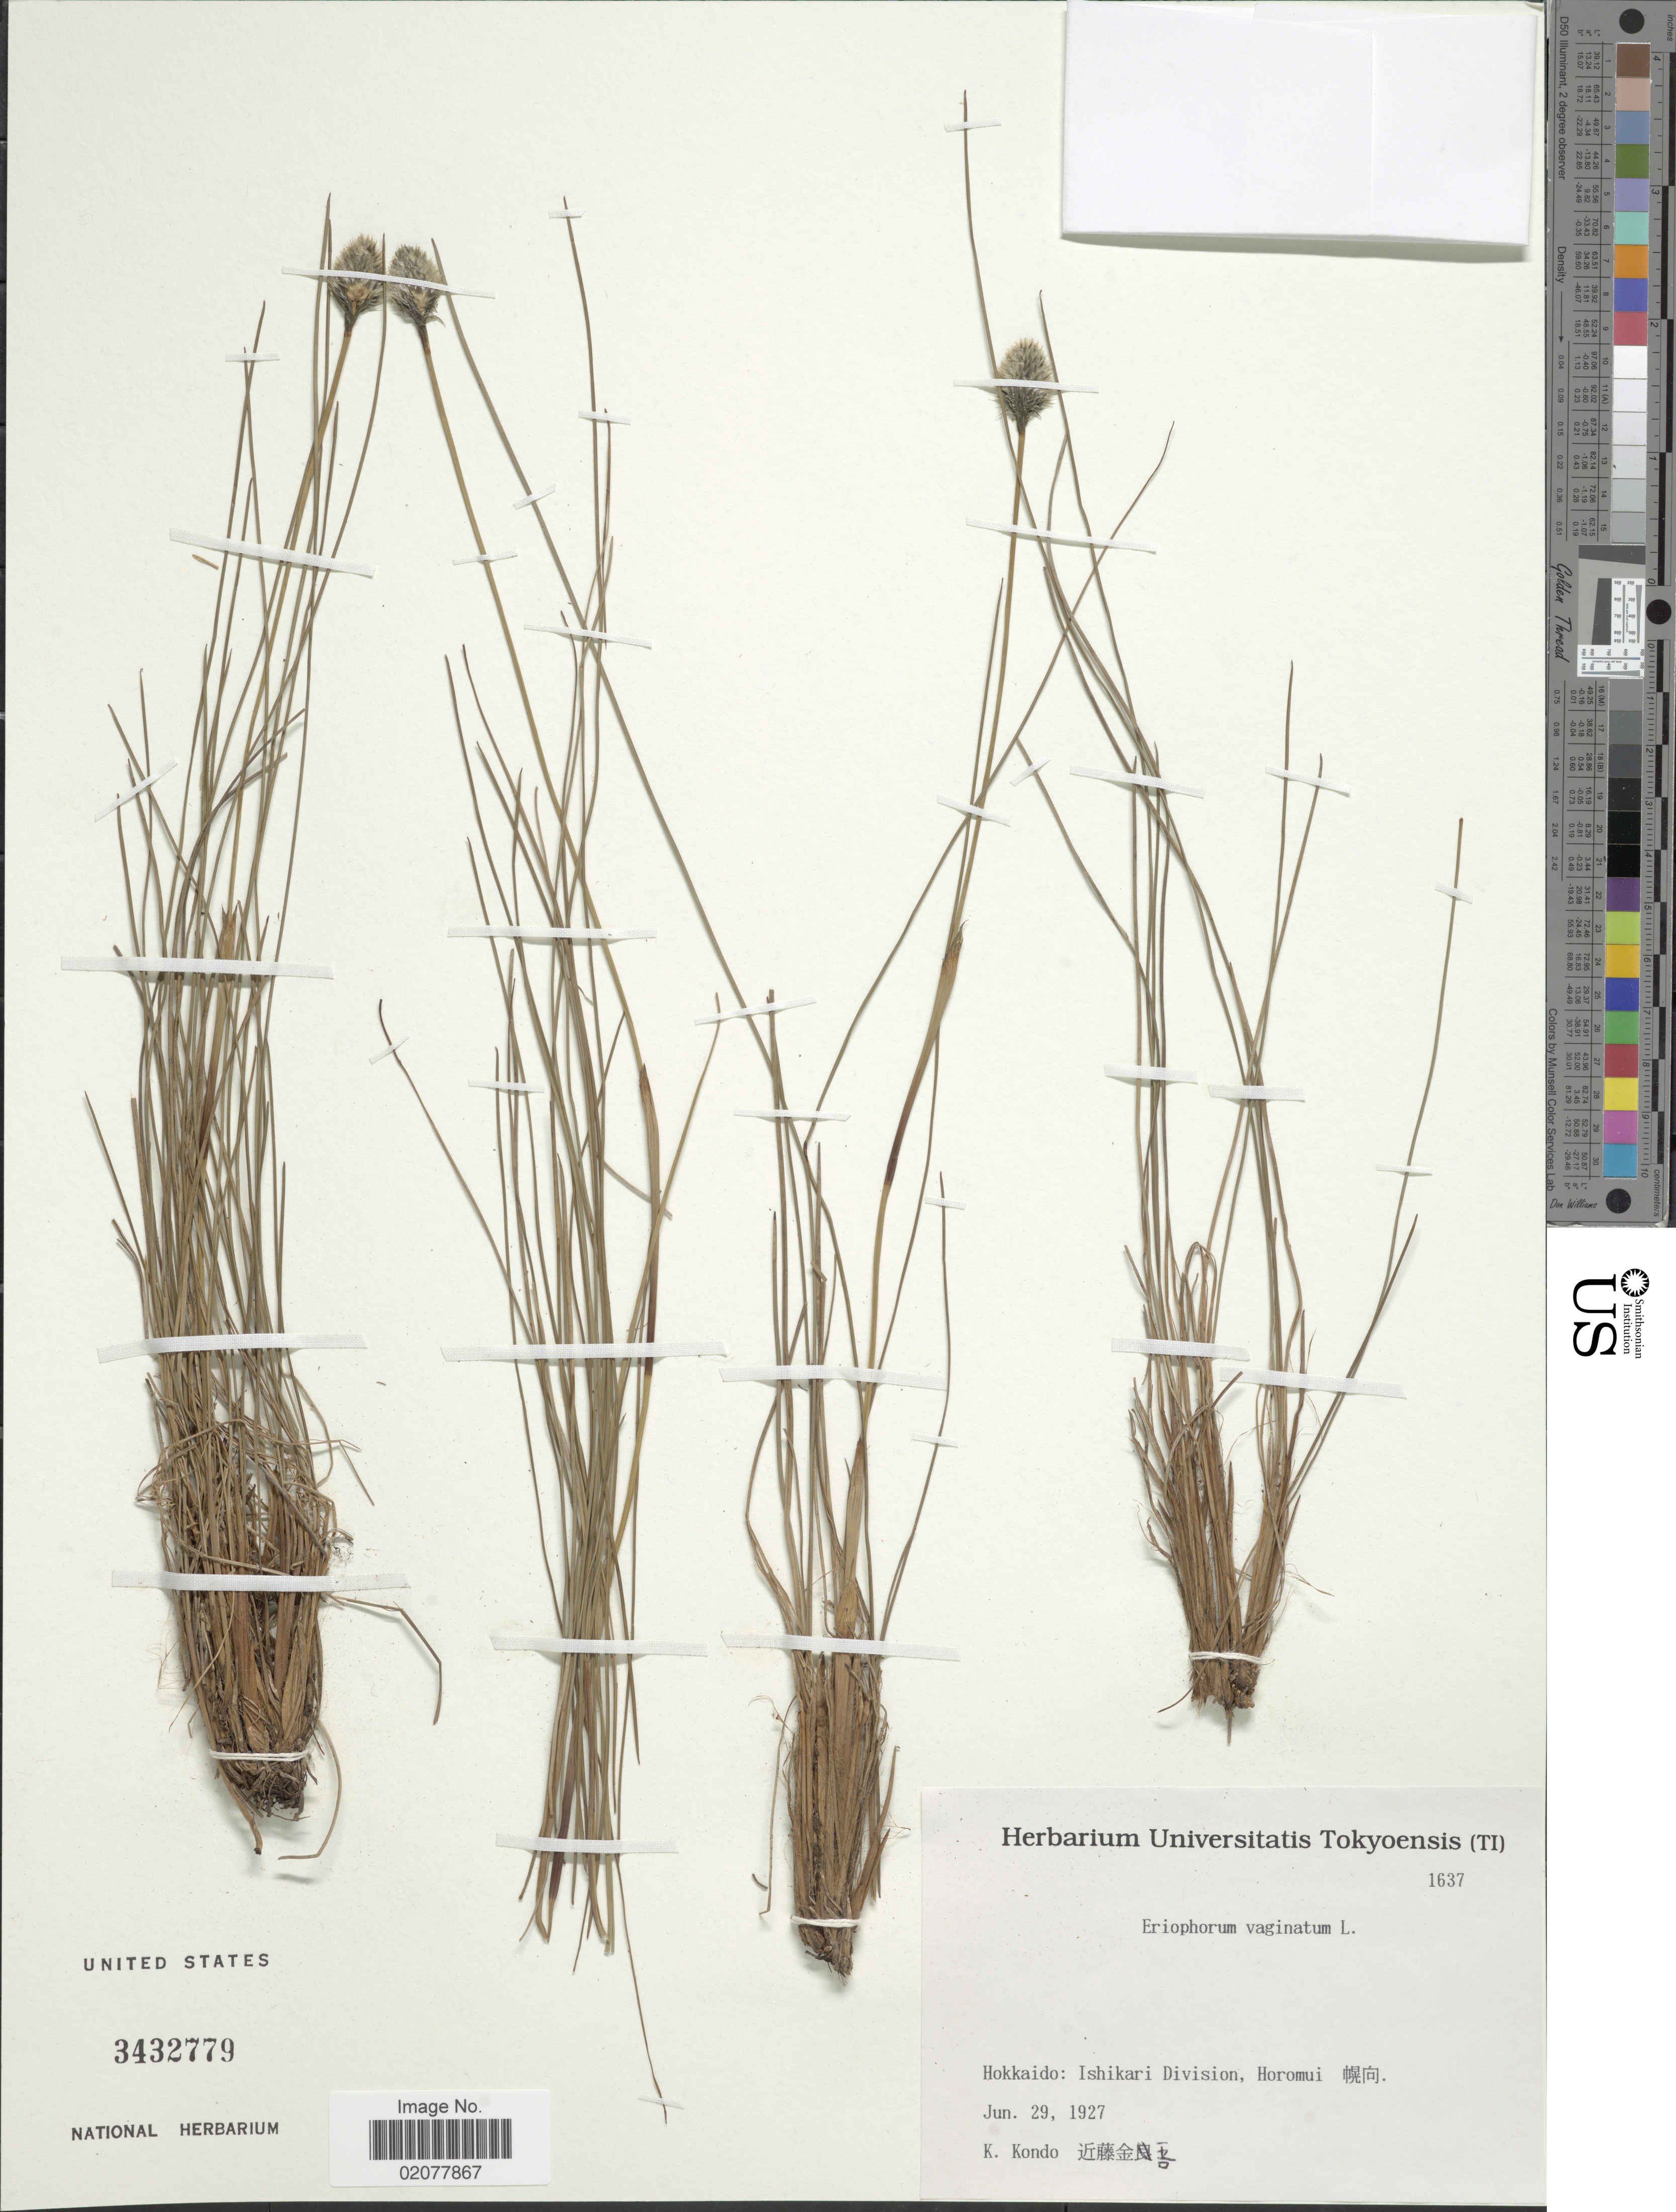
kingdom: Plantae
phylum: Tracheophyta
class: Liliopsida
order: Poales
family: Cyperaceae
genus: Eriophorum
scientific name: Eriophorum vaginatum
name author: L.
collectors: K. Kondo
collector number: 1637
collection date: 1927-06-29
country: Japan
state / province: Hokkaidō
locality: Hokkaido: Ishikari Division, Horomui [Foreign script]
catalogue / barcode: US 3432779